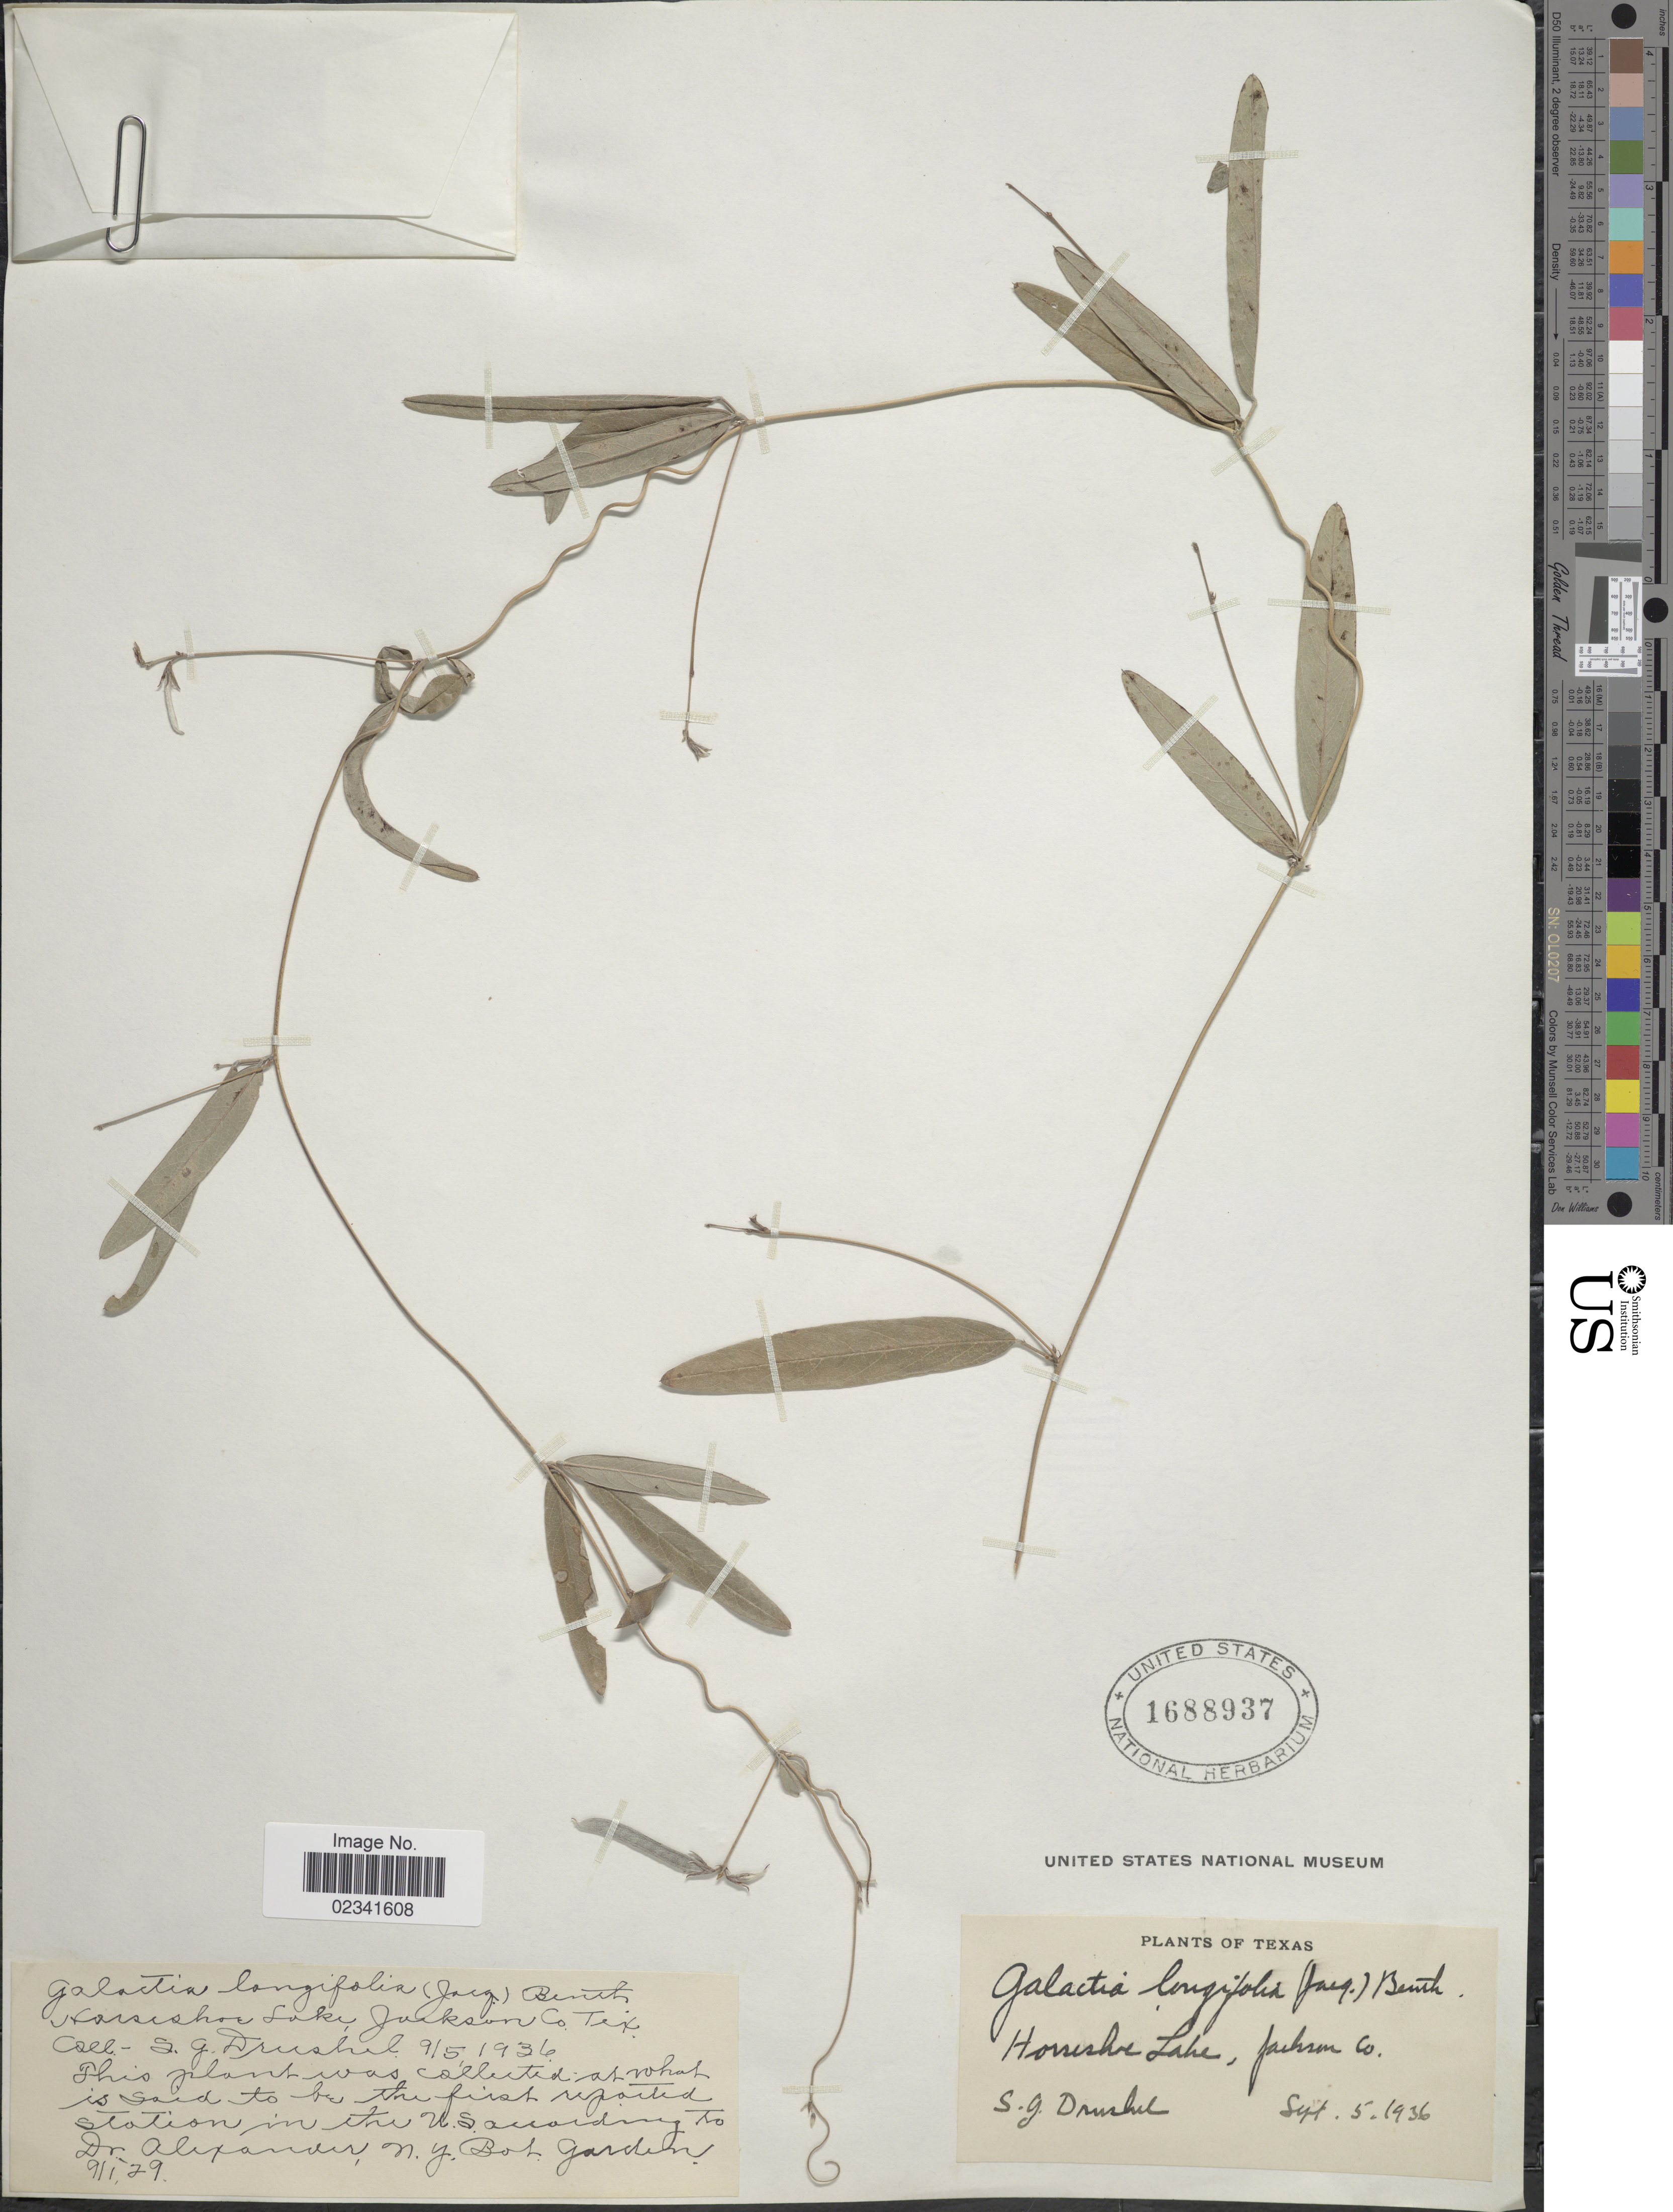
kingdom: Plantae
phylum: Tracheophyta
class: Magnoliopsida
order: Fabales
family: Fabaceae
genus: Galactia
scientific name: Galactia longifolia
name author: (Jacq.) Benth.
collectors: S. Drushel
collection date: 1936-09-05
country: United States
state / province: Texas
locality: Horseshoe Lake, Jackson Co.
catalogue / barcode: US 1688937